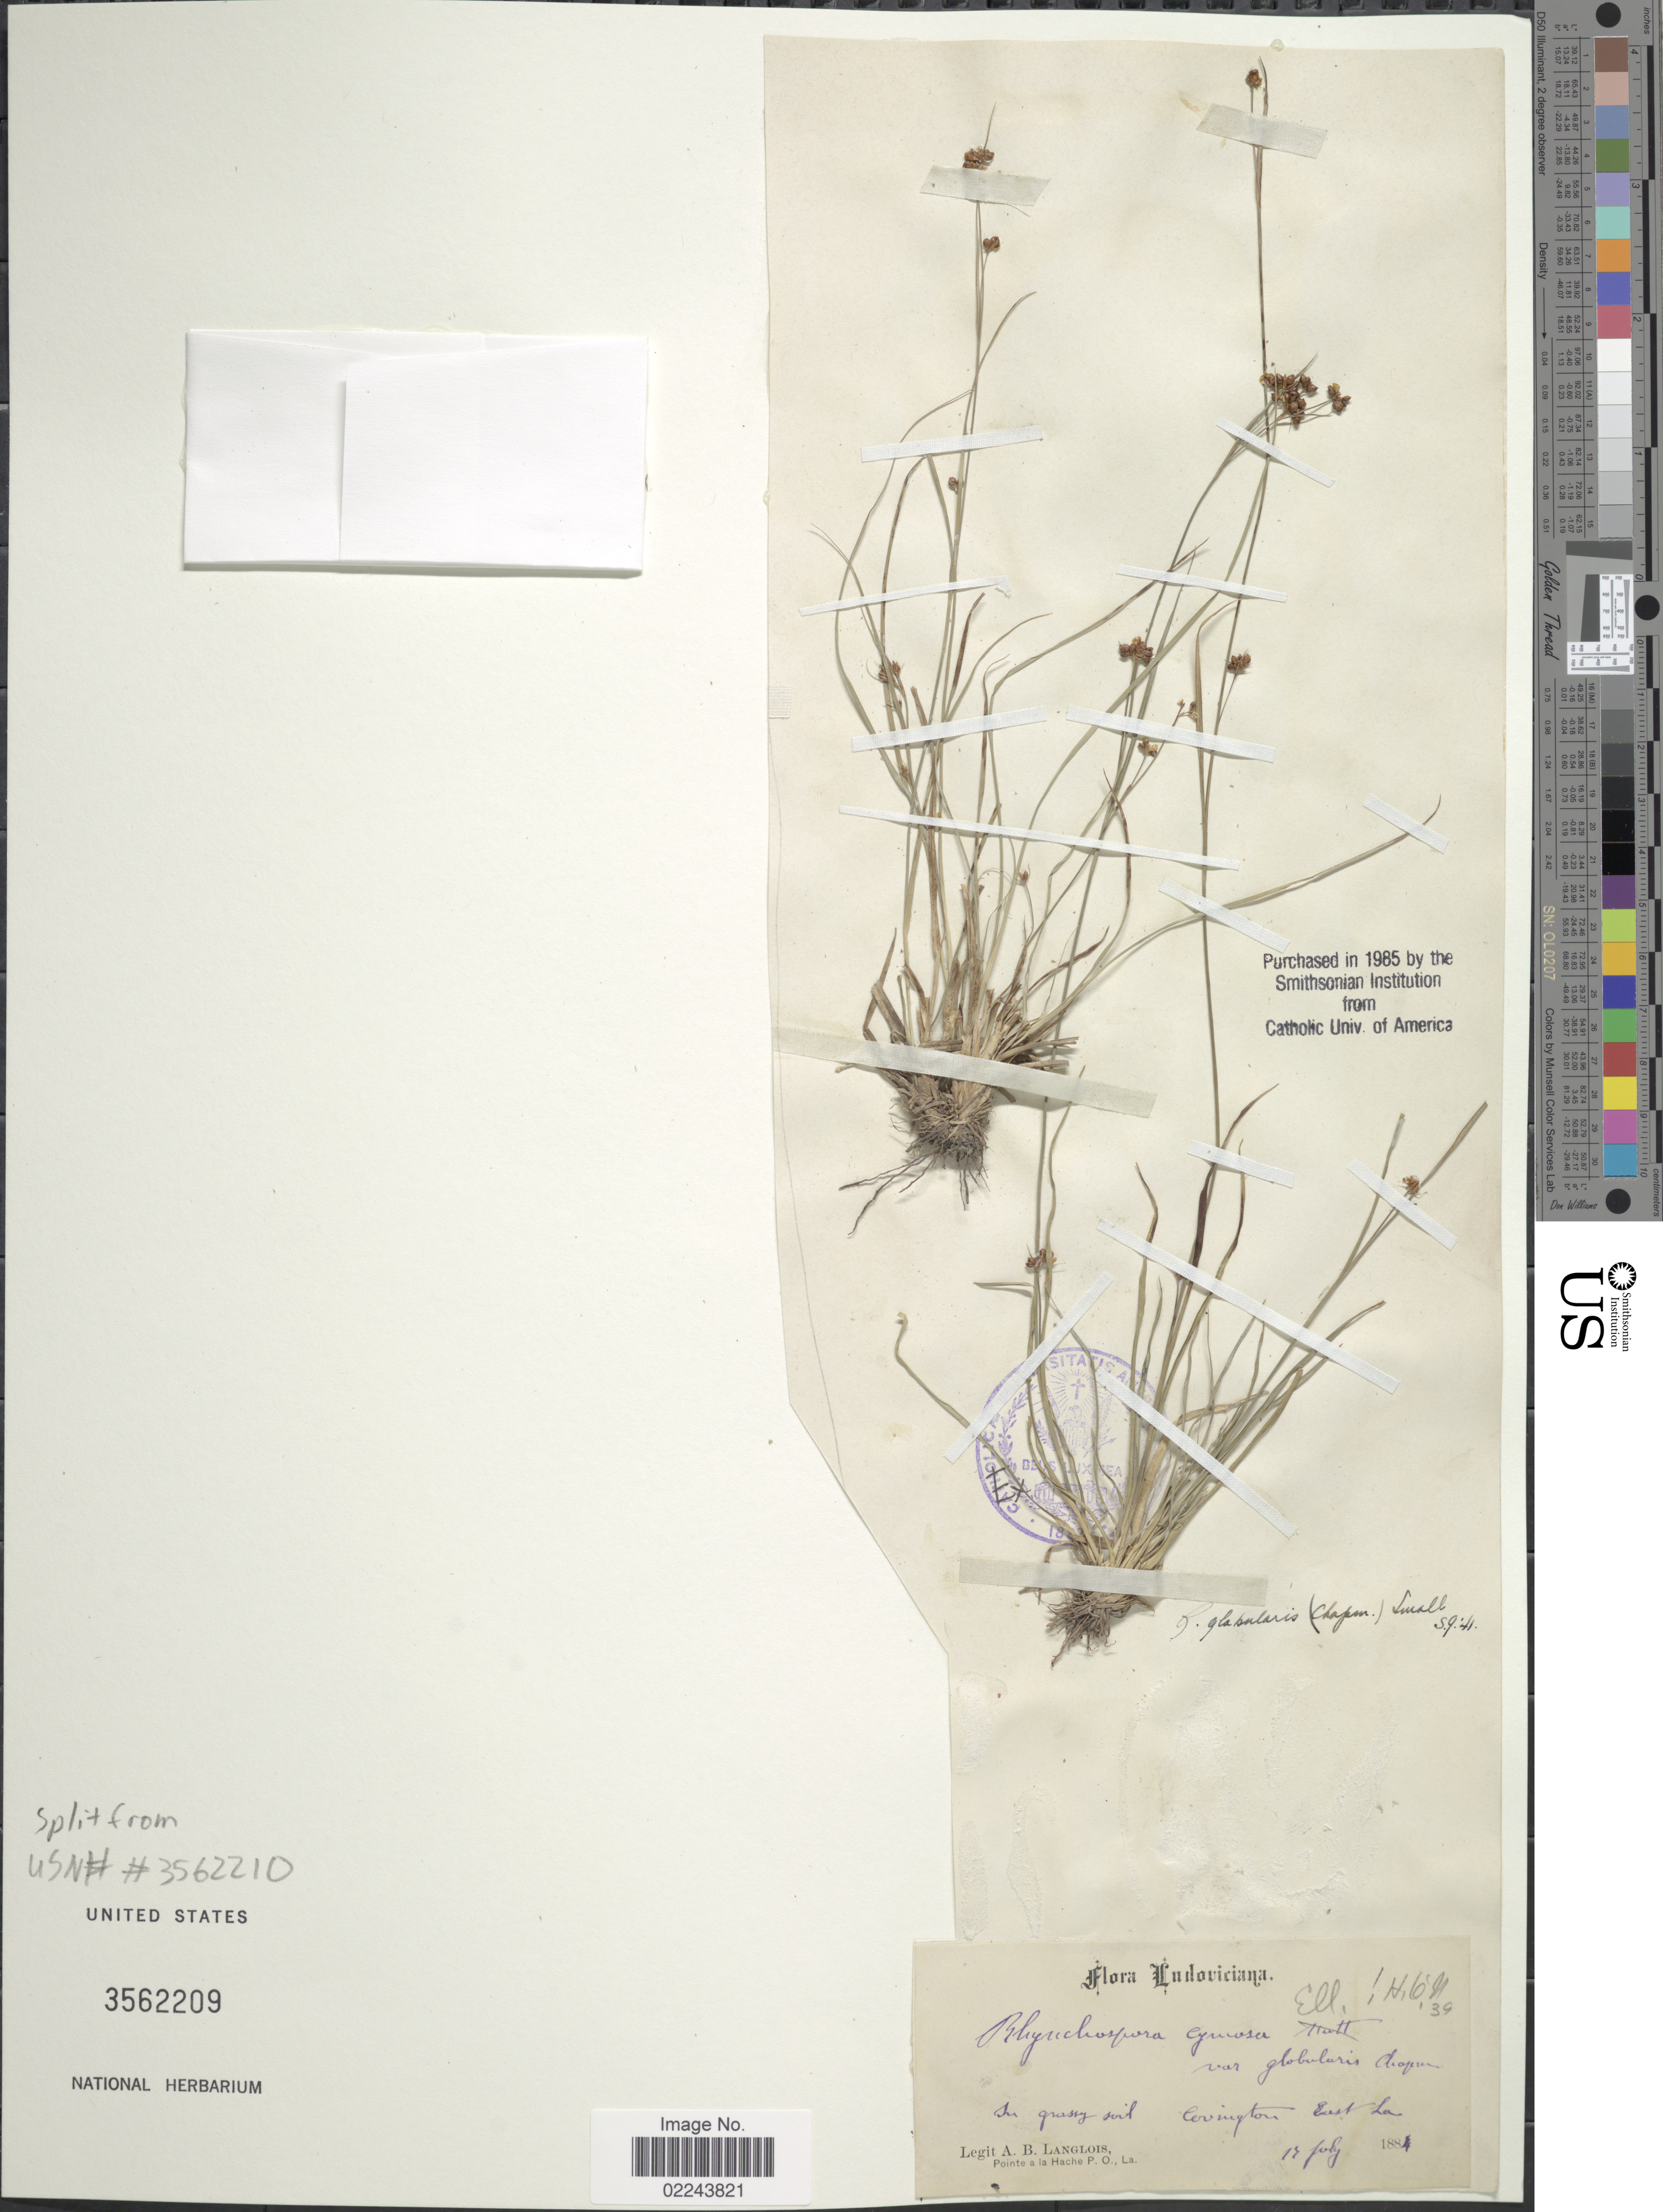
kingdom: Plantae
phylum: Tracheophyta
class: Liliopsida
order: Poales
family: Cyperaceae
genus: Rhynchospora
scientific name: Rhynchospora globularis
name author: (Chapm.) Small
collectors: A. Langlois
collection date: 1884-07-17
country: United States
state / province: Louisiana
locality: Covington, East La, Ludoviciana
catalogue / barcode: US 3562209